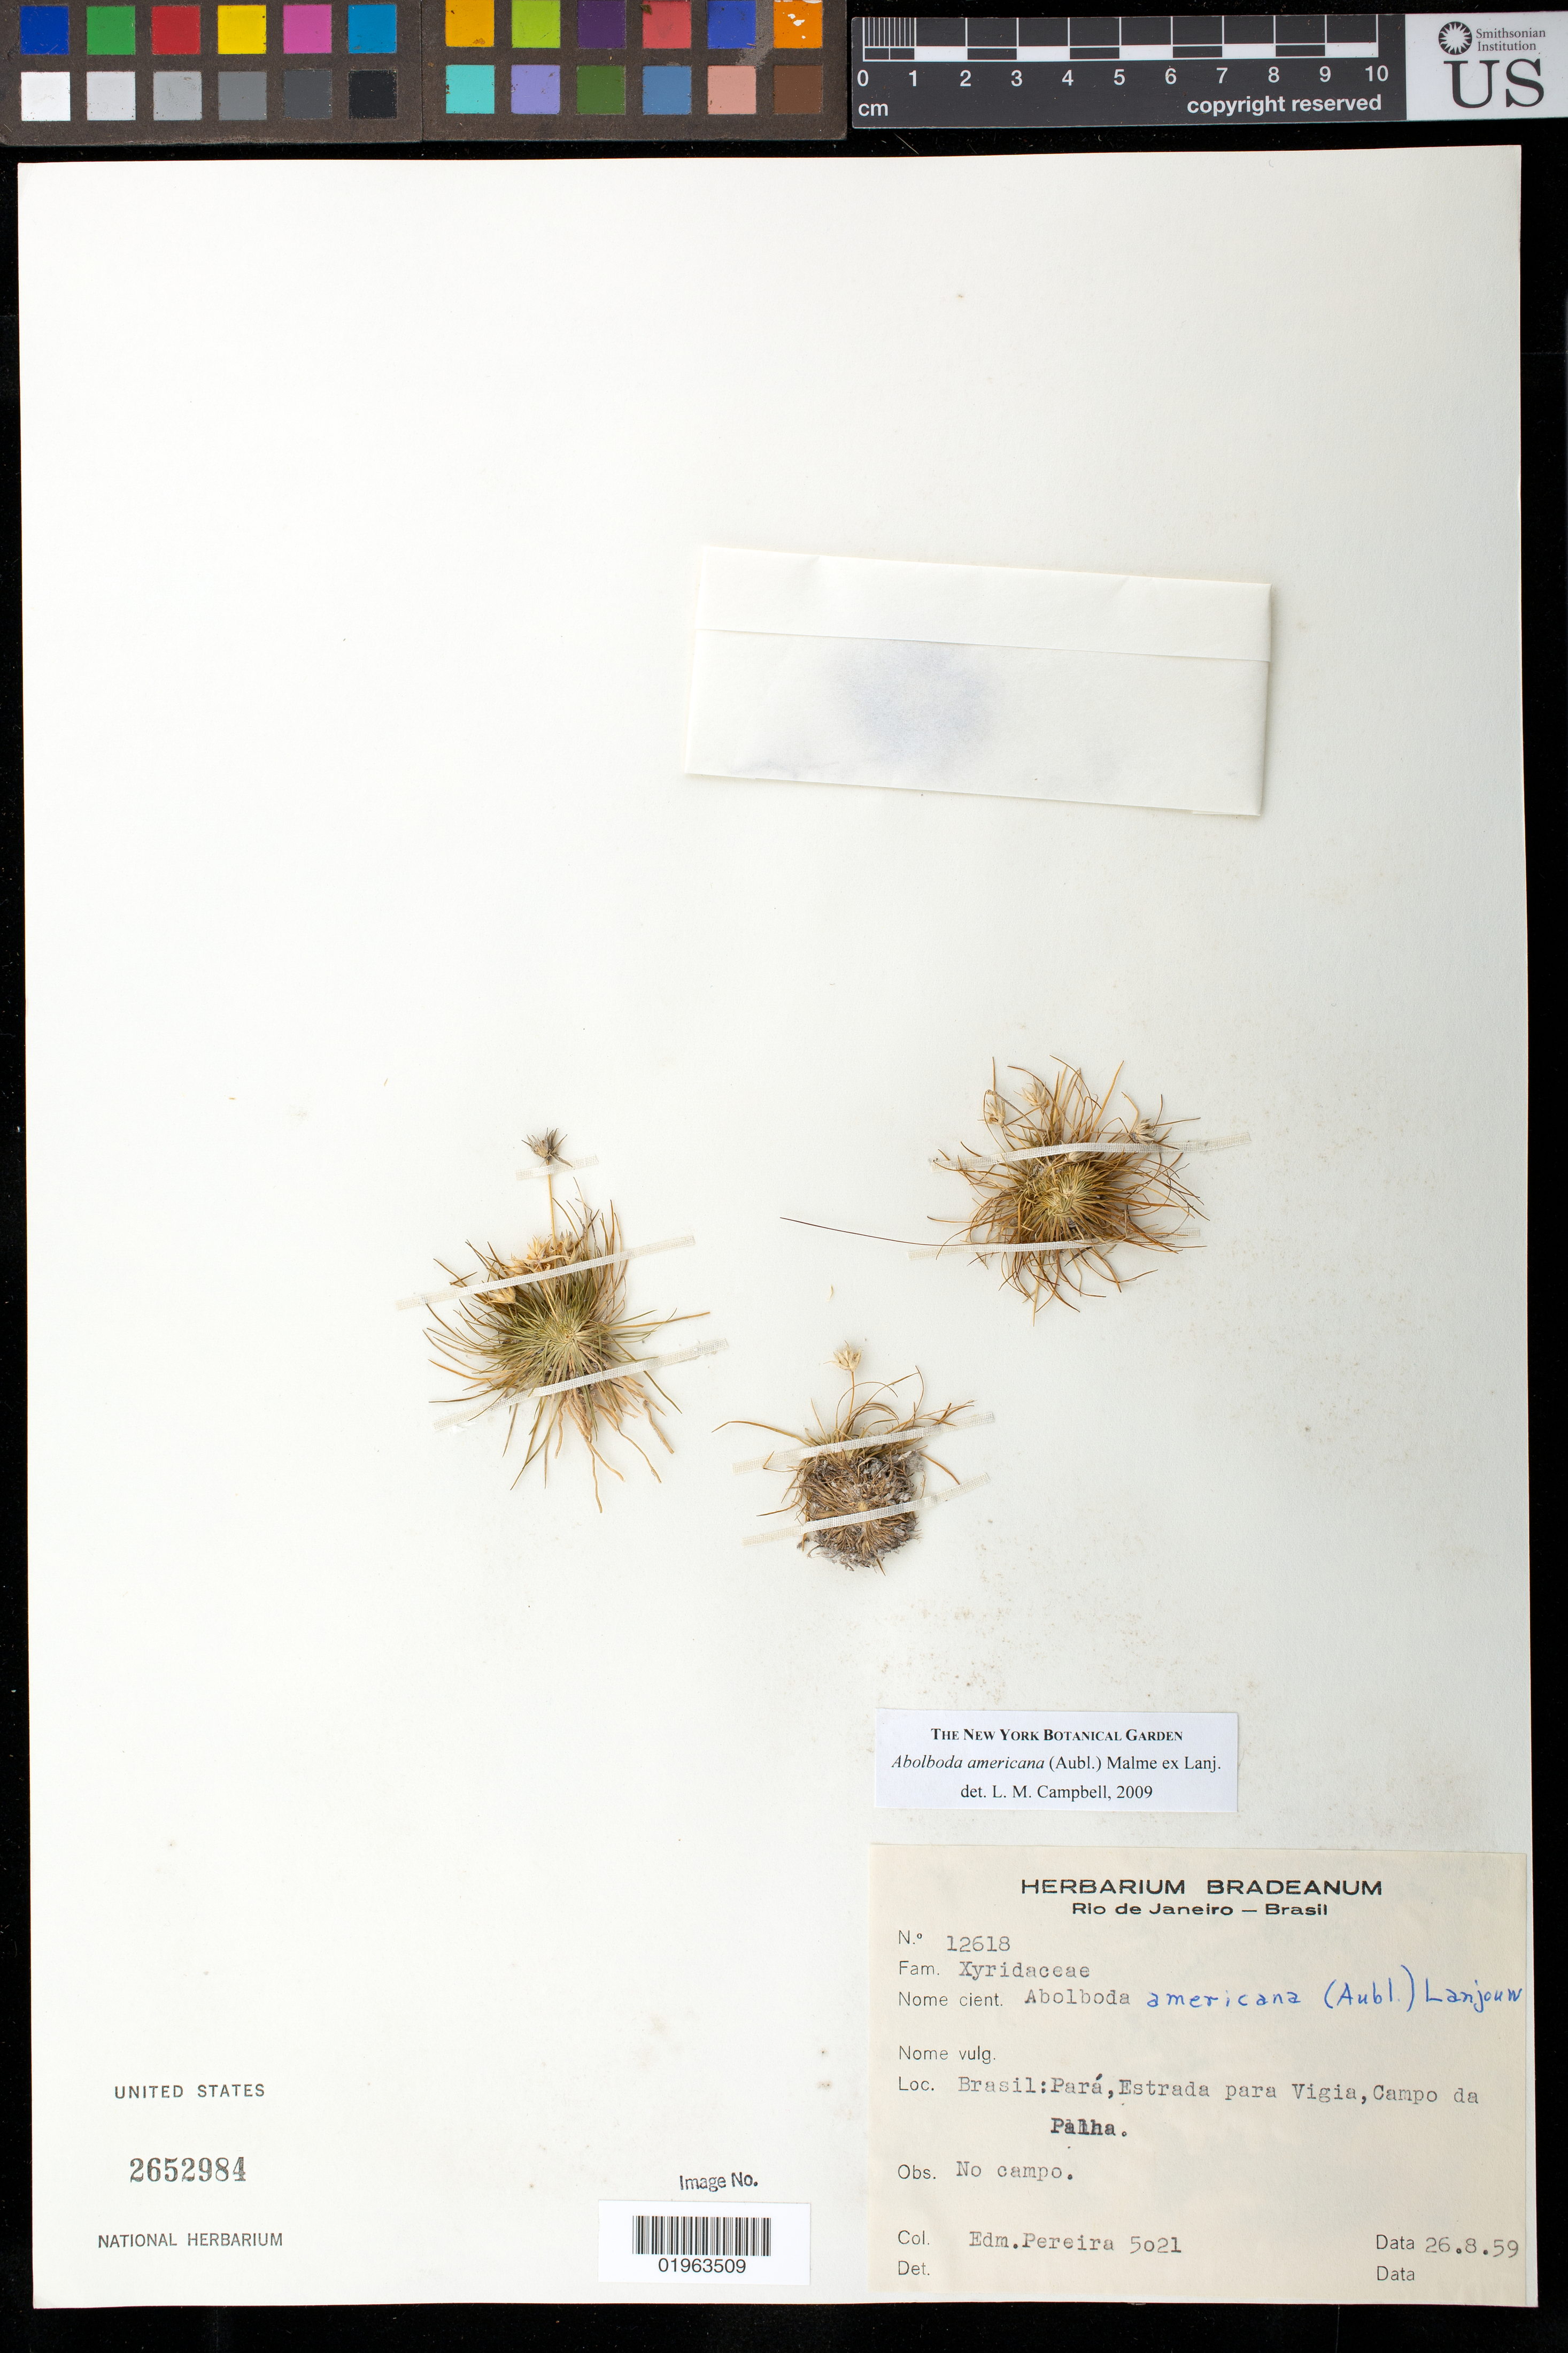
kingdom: Plantae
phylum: Tracheophyta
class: Liliopsida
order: Poales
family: Xyridaceae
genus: Abolboda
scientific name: Abolboda americana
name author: (Aubl.) Lanj.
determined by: Campbell, L. M.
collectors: E. Pereira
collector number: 5021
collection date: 1959-08-26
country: Brazil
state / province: Pará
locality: Estrada para Vigia, Campo da Palha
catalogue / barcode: US 2652984